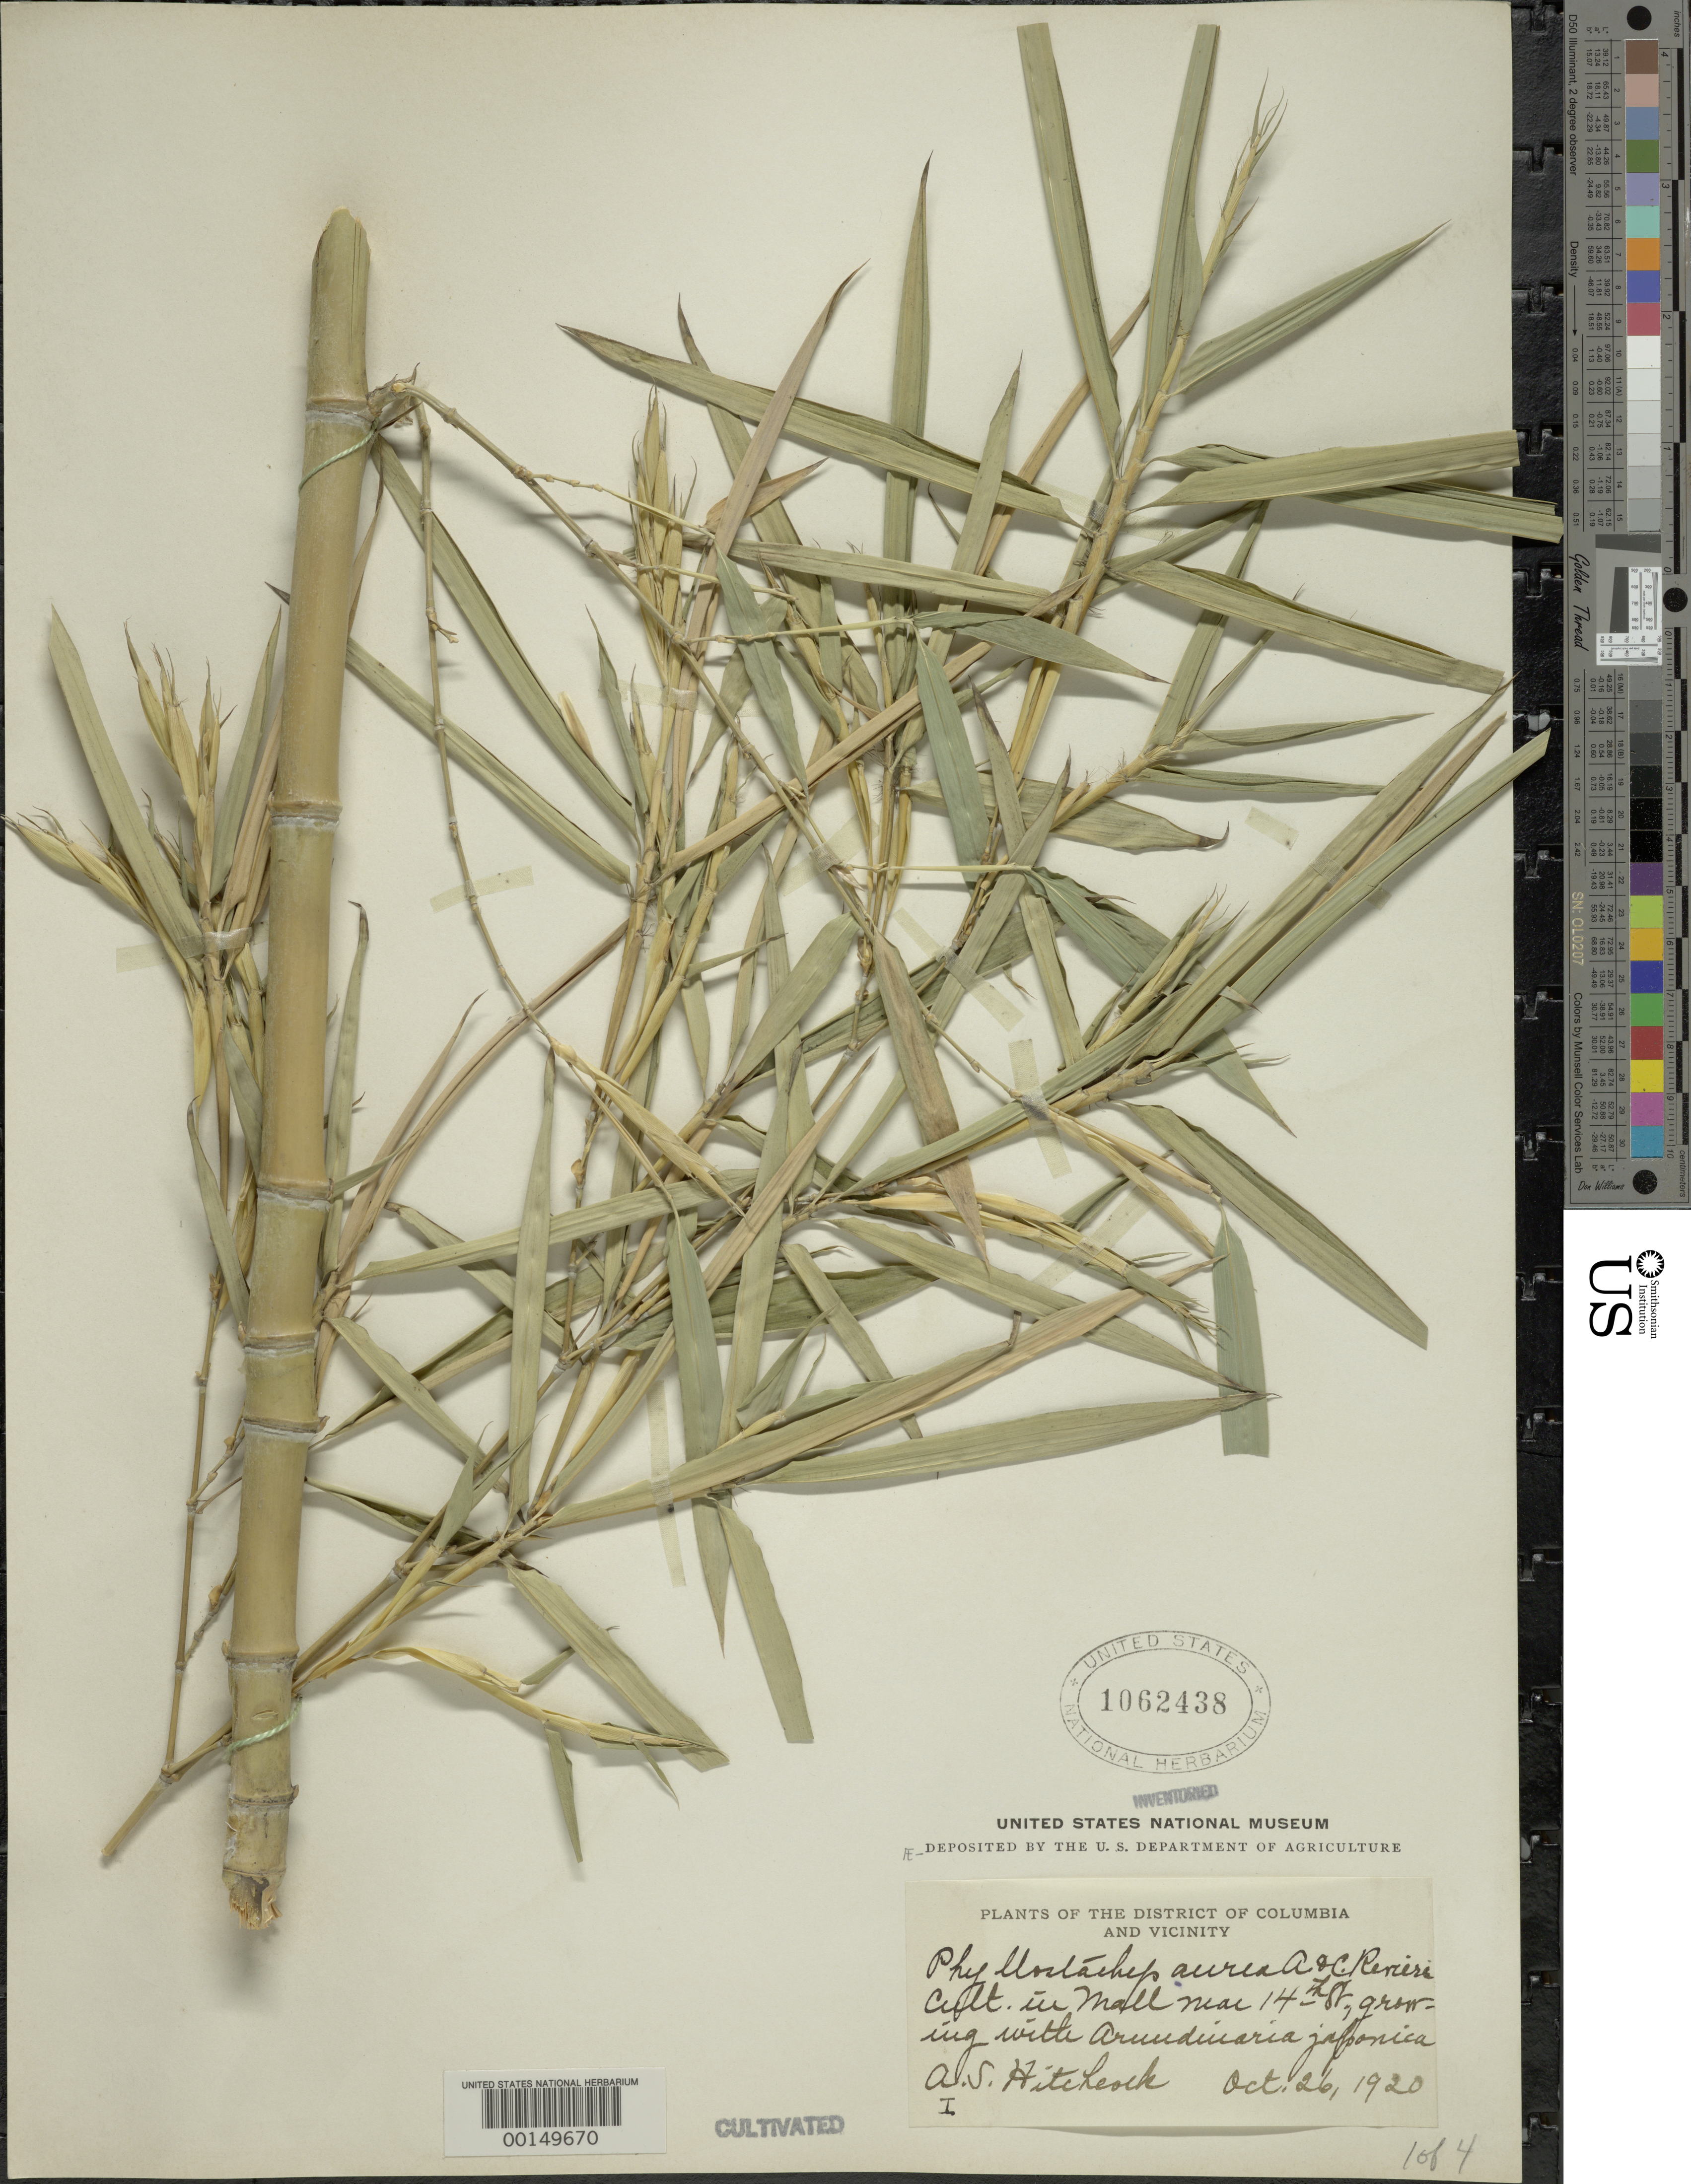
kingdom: Plantae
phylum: Tracheophyta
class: Liliopsida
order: Poales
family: Poaceae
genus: Phyllostachys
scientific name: Phyllostachys aurea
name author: Rivière & C. Rivière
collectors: A. S. Hitchcock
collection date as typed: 26 Oct 1920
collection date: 1920-10-26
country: United States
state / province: District of Columbia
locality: Mall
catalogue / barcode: US 1062438